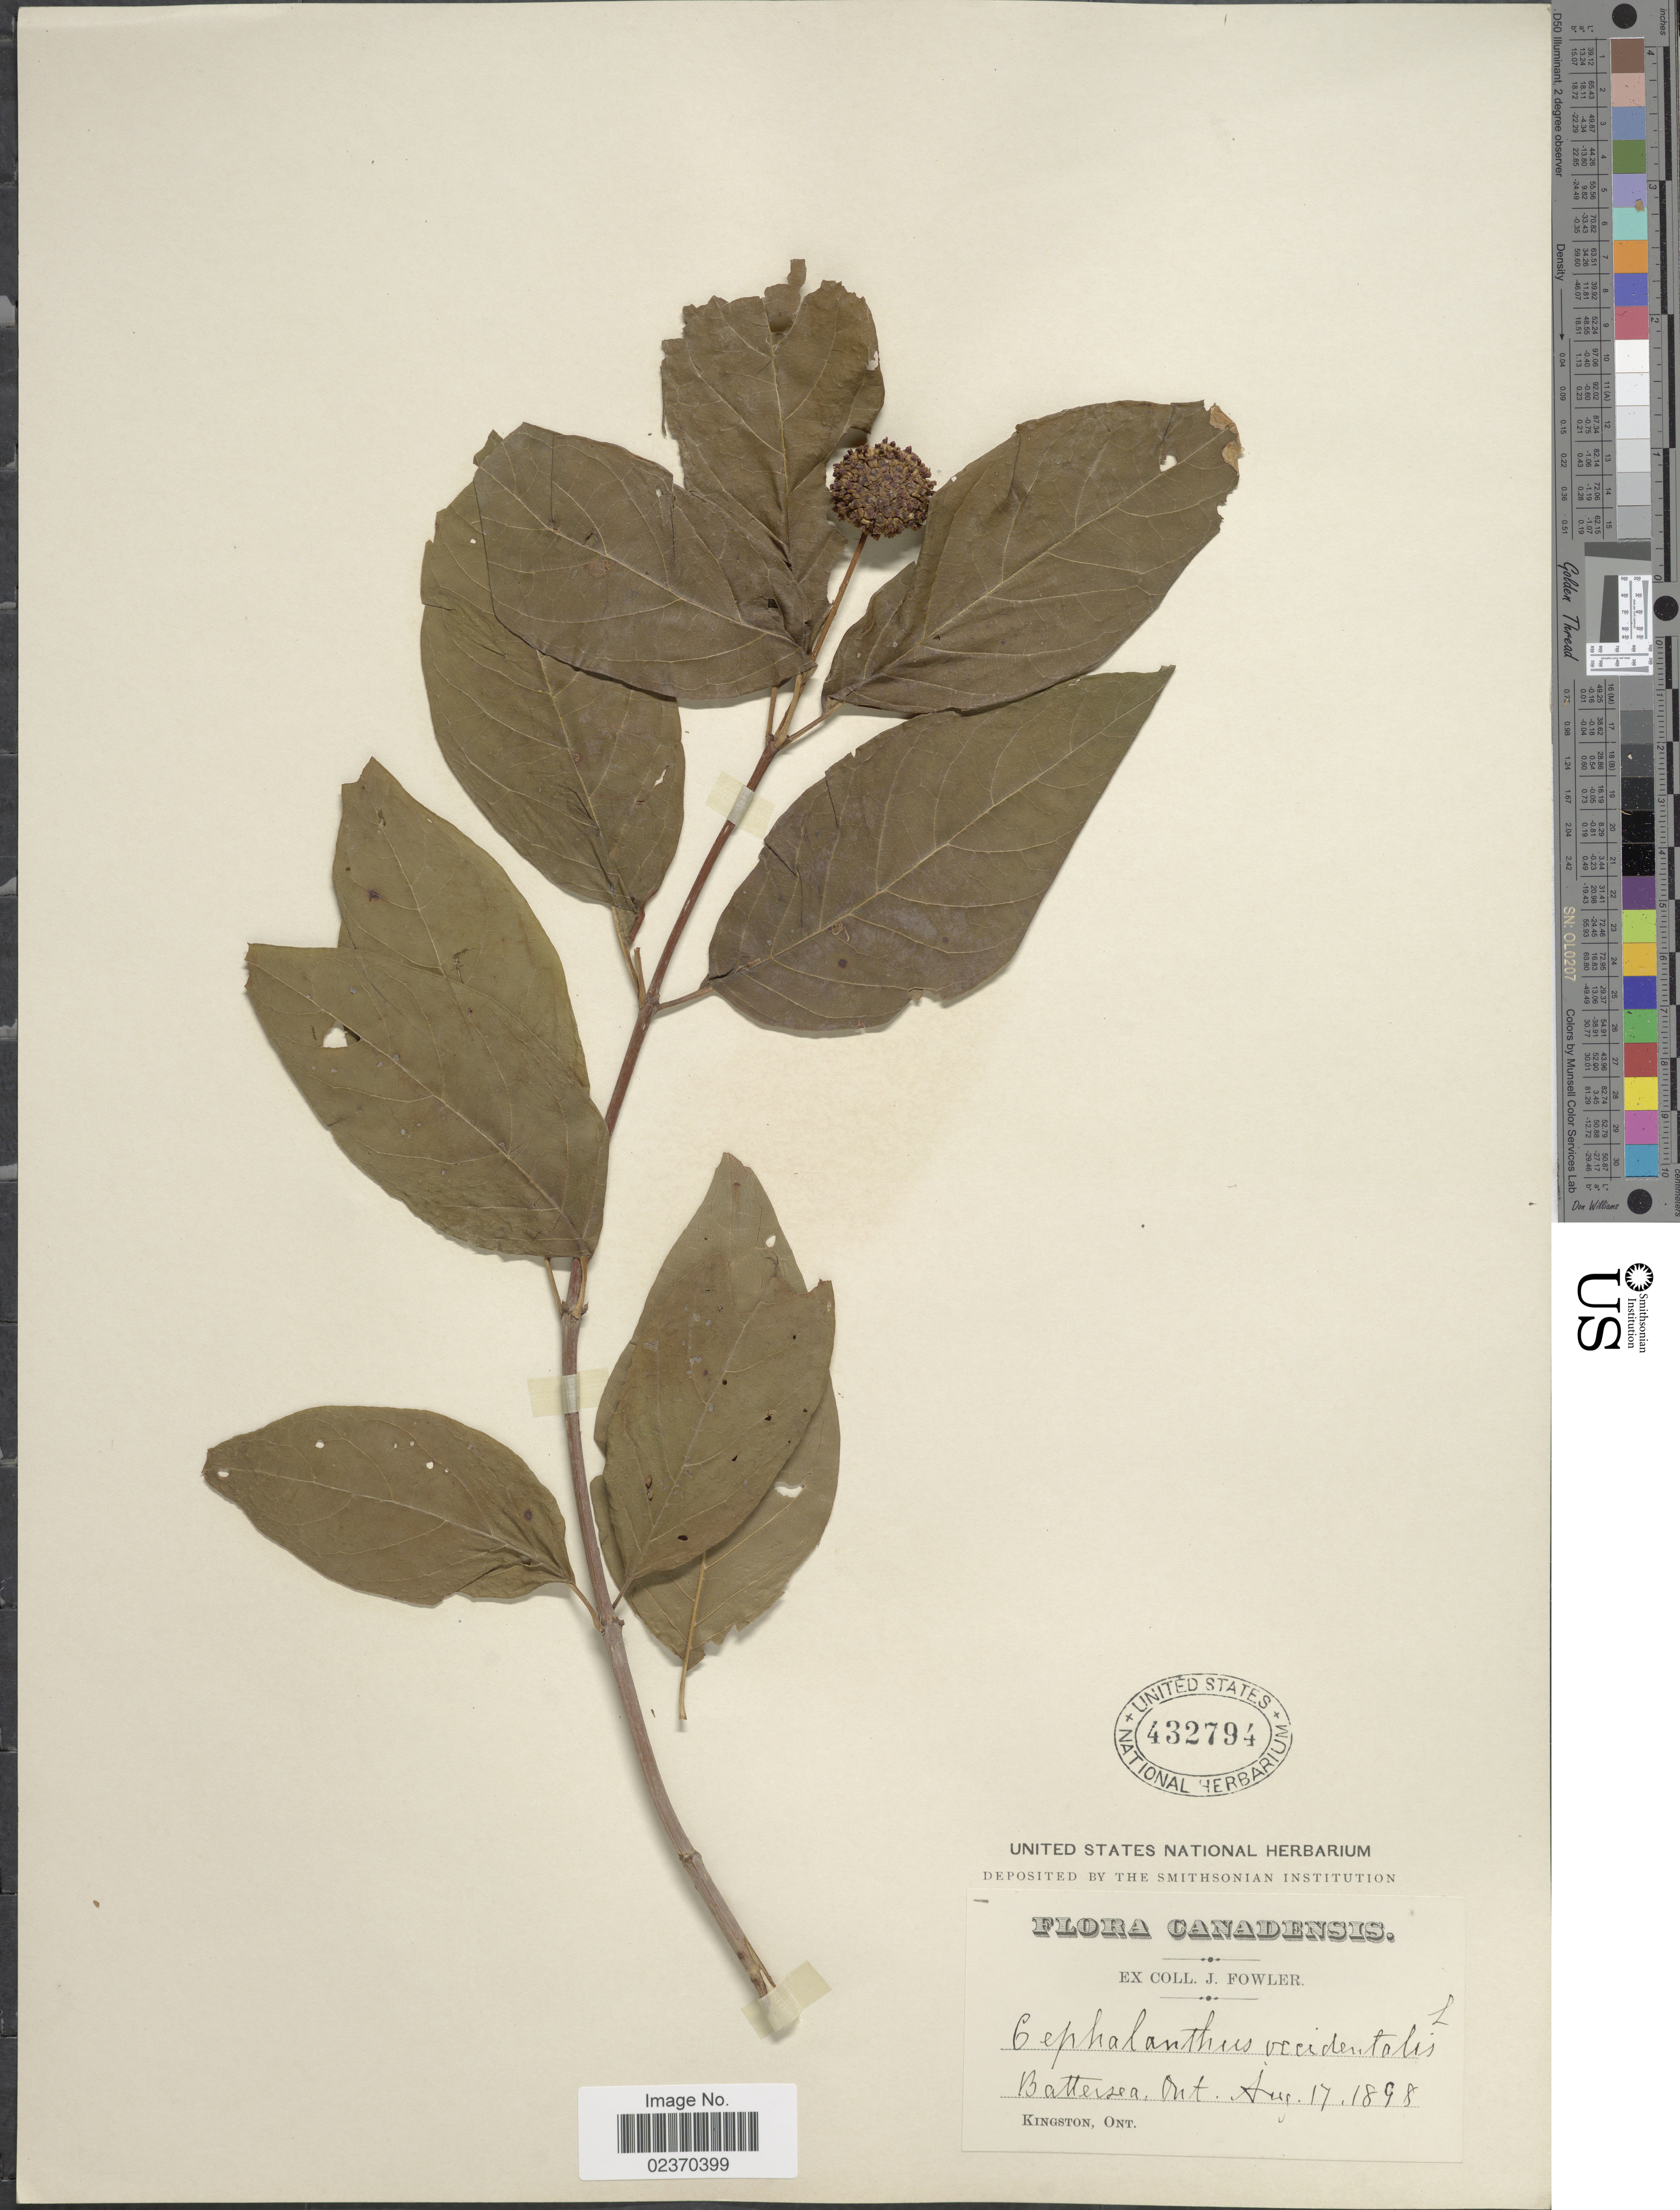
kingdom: Plantae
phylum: Tracheophyta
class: Magnoliopsida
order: Gentianales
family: Rubiaceae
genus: Cephalanthus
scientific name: Cephalanthus occidentalis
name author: L.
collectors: J. P. Fowler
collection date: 1898-08-17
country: Canada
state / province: Ontario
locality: Battersea, Kingston, Ont.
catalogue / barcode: US 432794